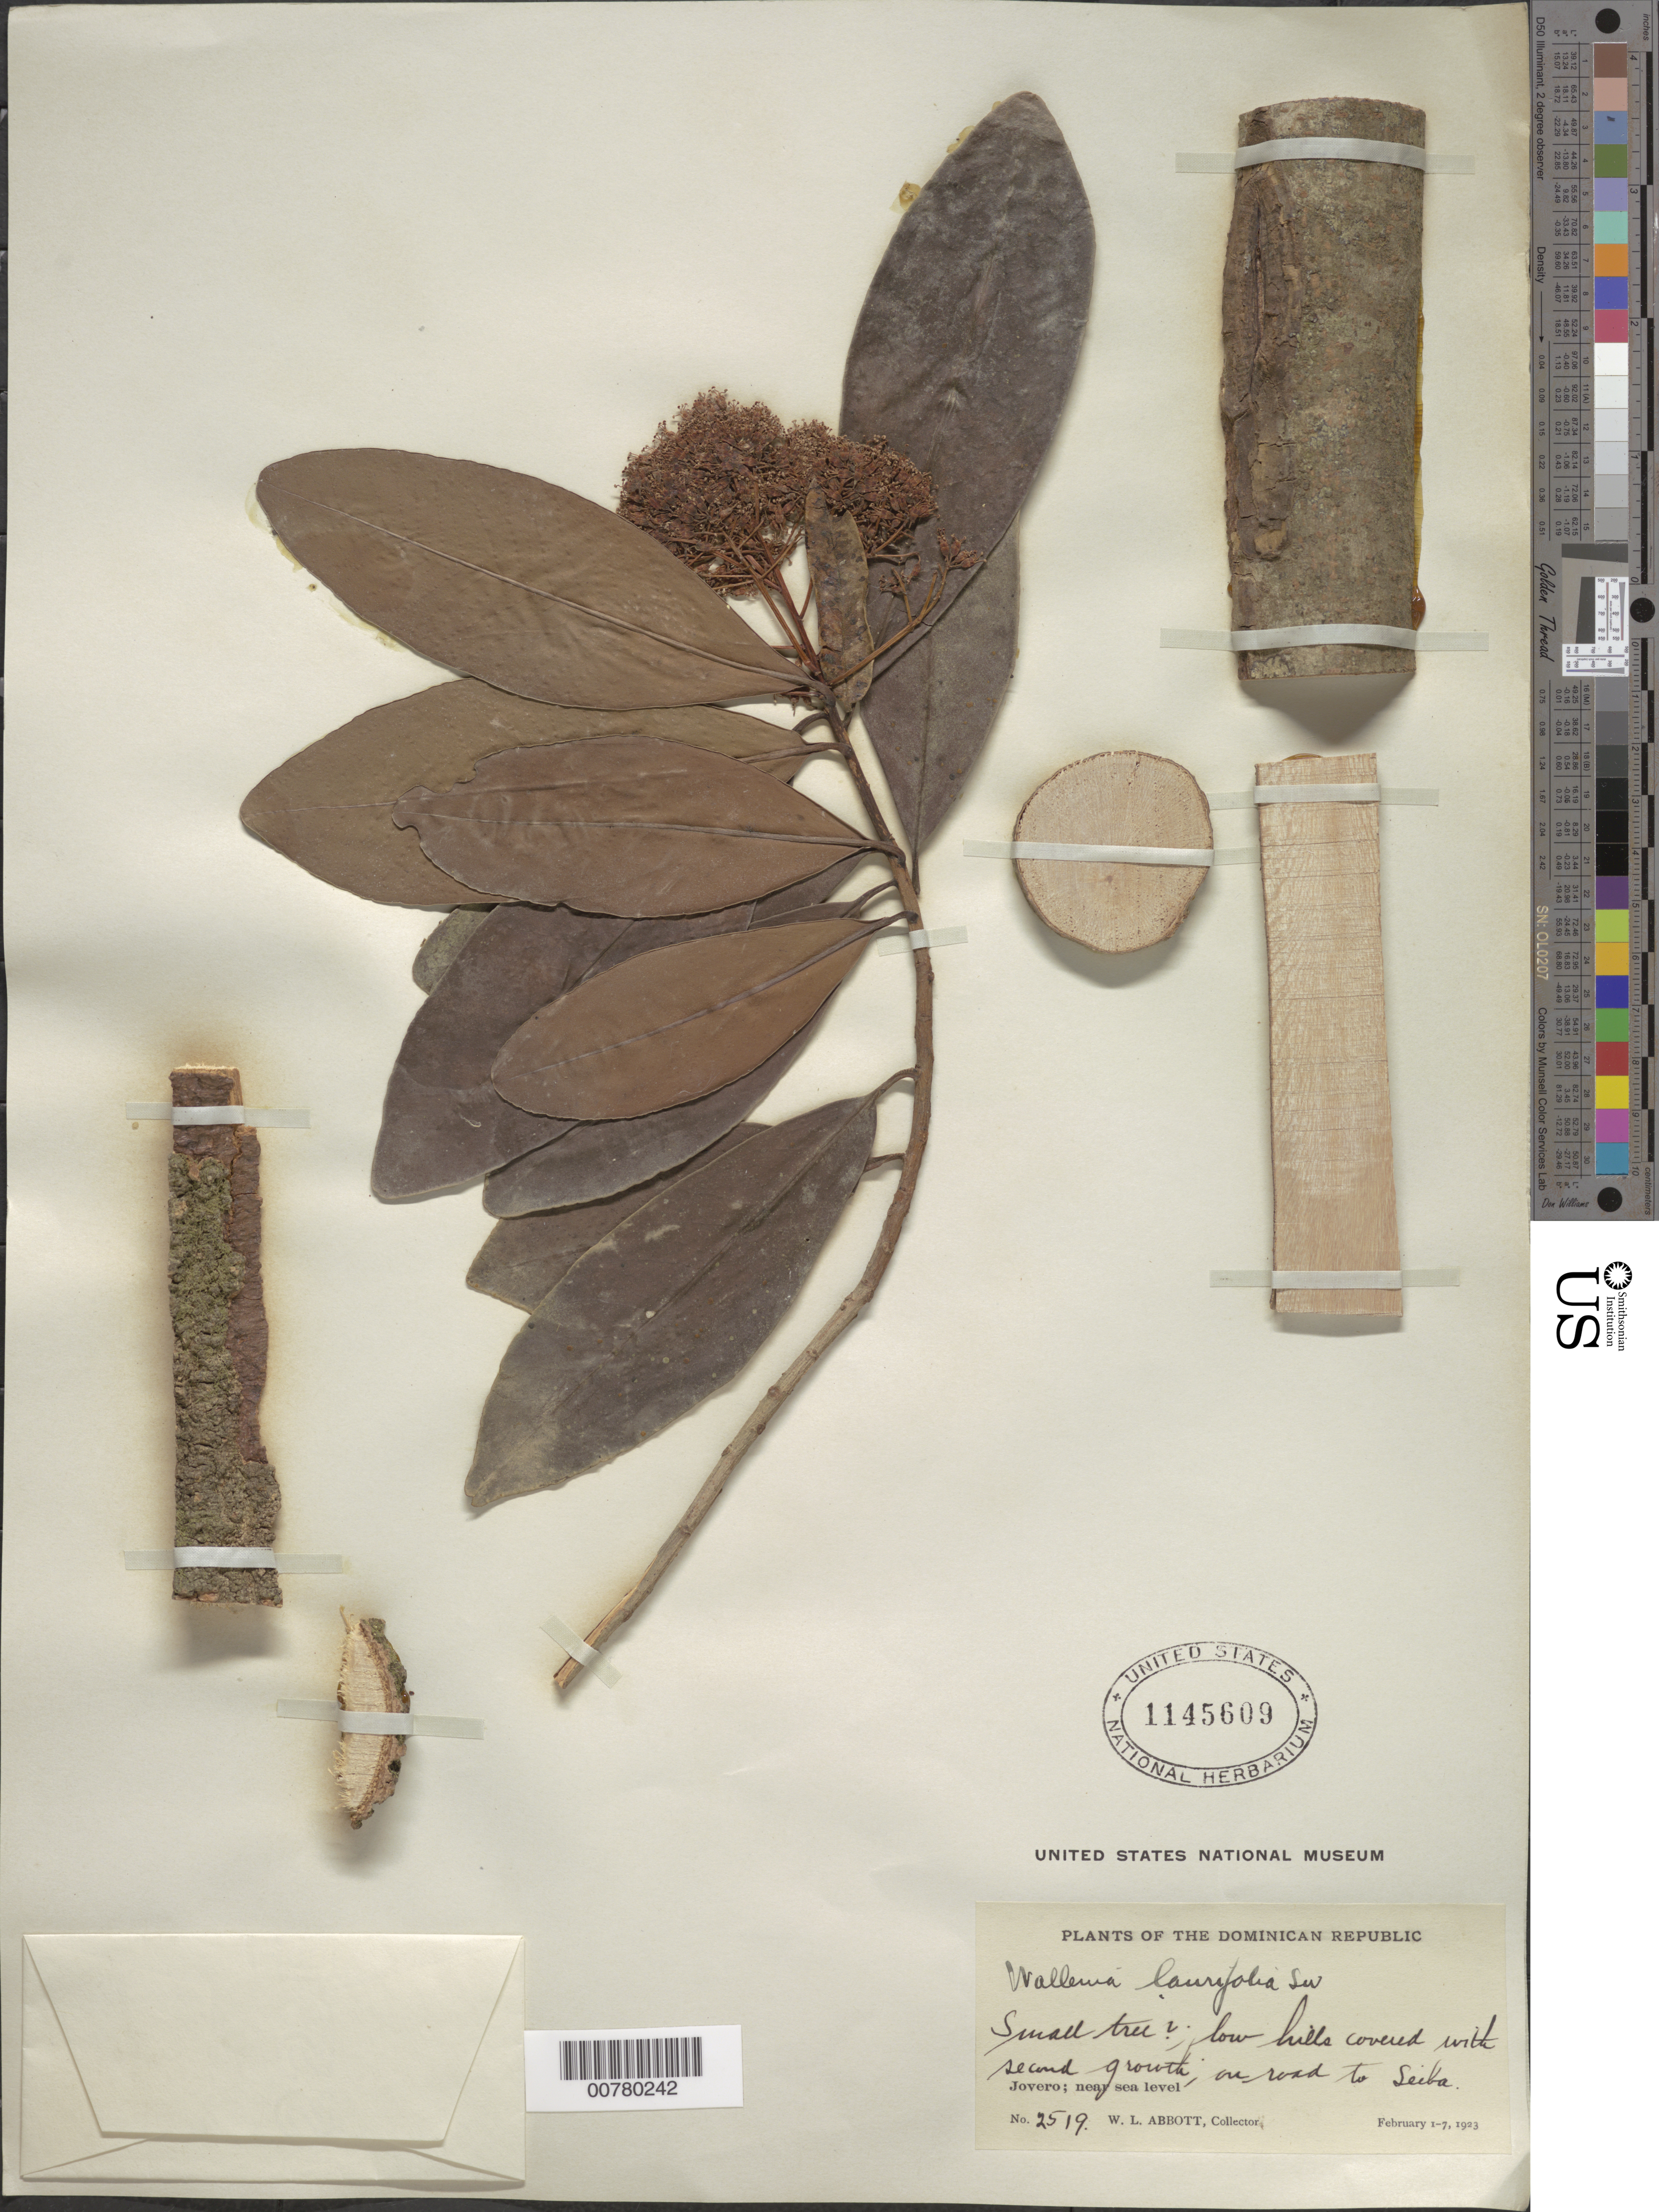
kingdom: Plantae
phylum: Tracheophyta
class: Magnoliopsida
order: Ericales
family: Primulaceae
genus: Wallenia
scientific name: Wallenia laurifolia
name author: Sw.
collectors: W. L. Abbott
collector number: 2519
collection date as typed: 01 Feb 1923 to 07 Feb 1923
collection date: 1923-02-01/1923-02-07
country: Dominican Republic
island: Hispaniola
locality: Jovero. On road to Seiba.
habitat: Low hills covered with second growth.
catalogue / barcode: US 1145609